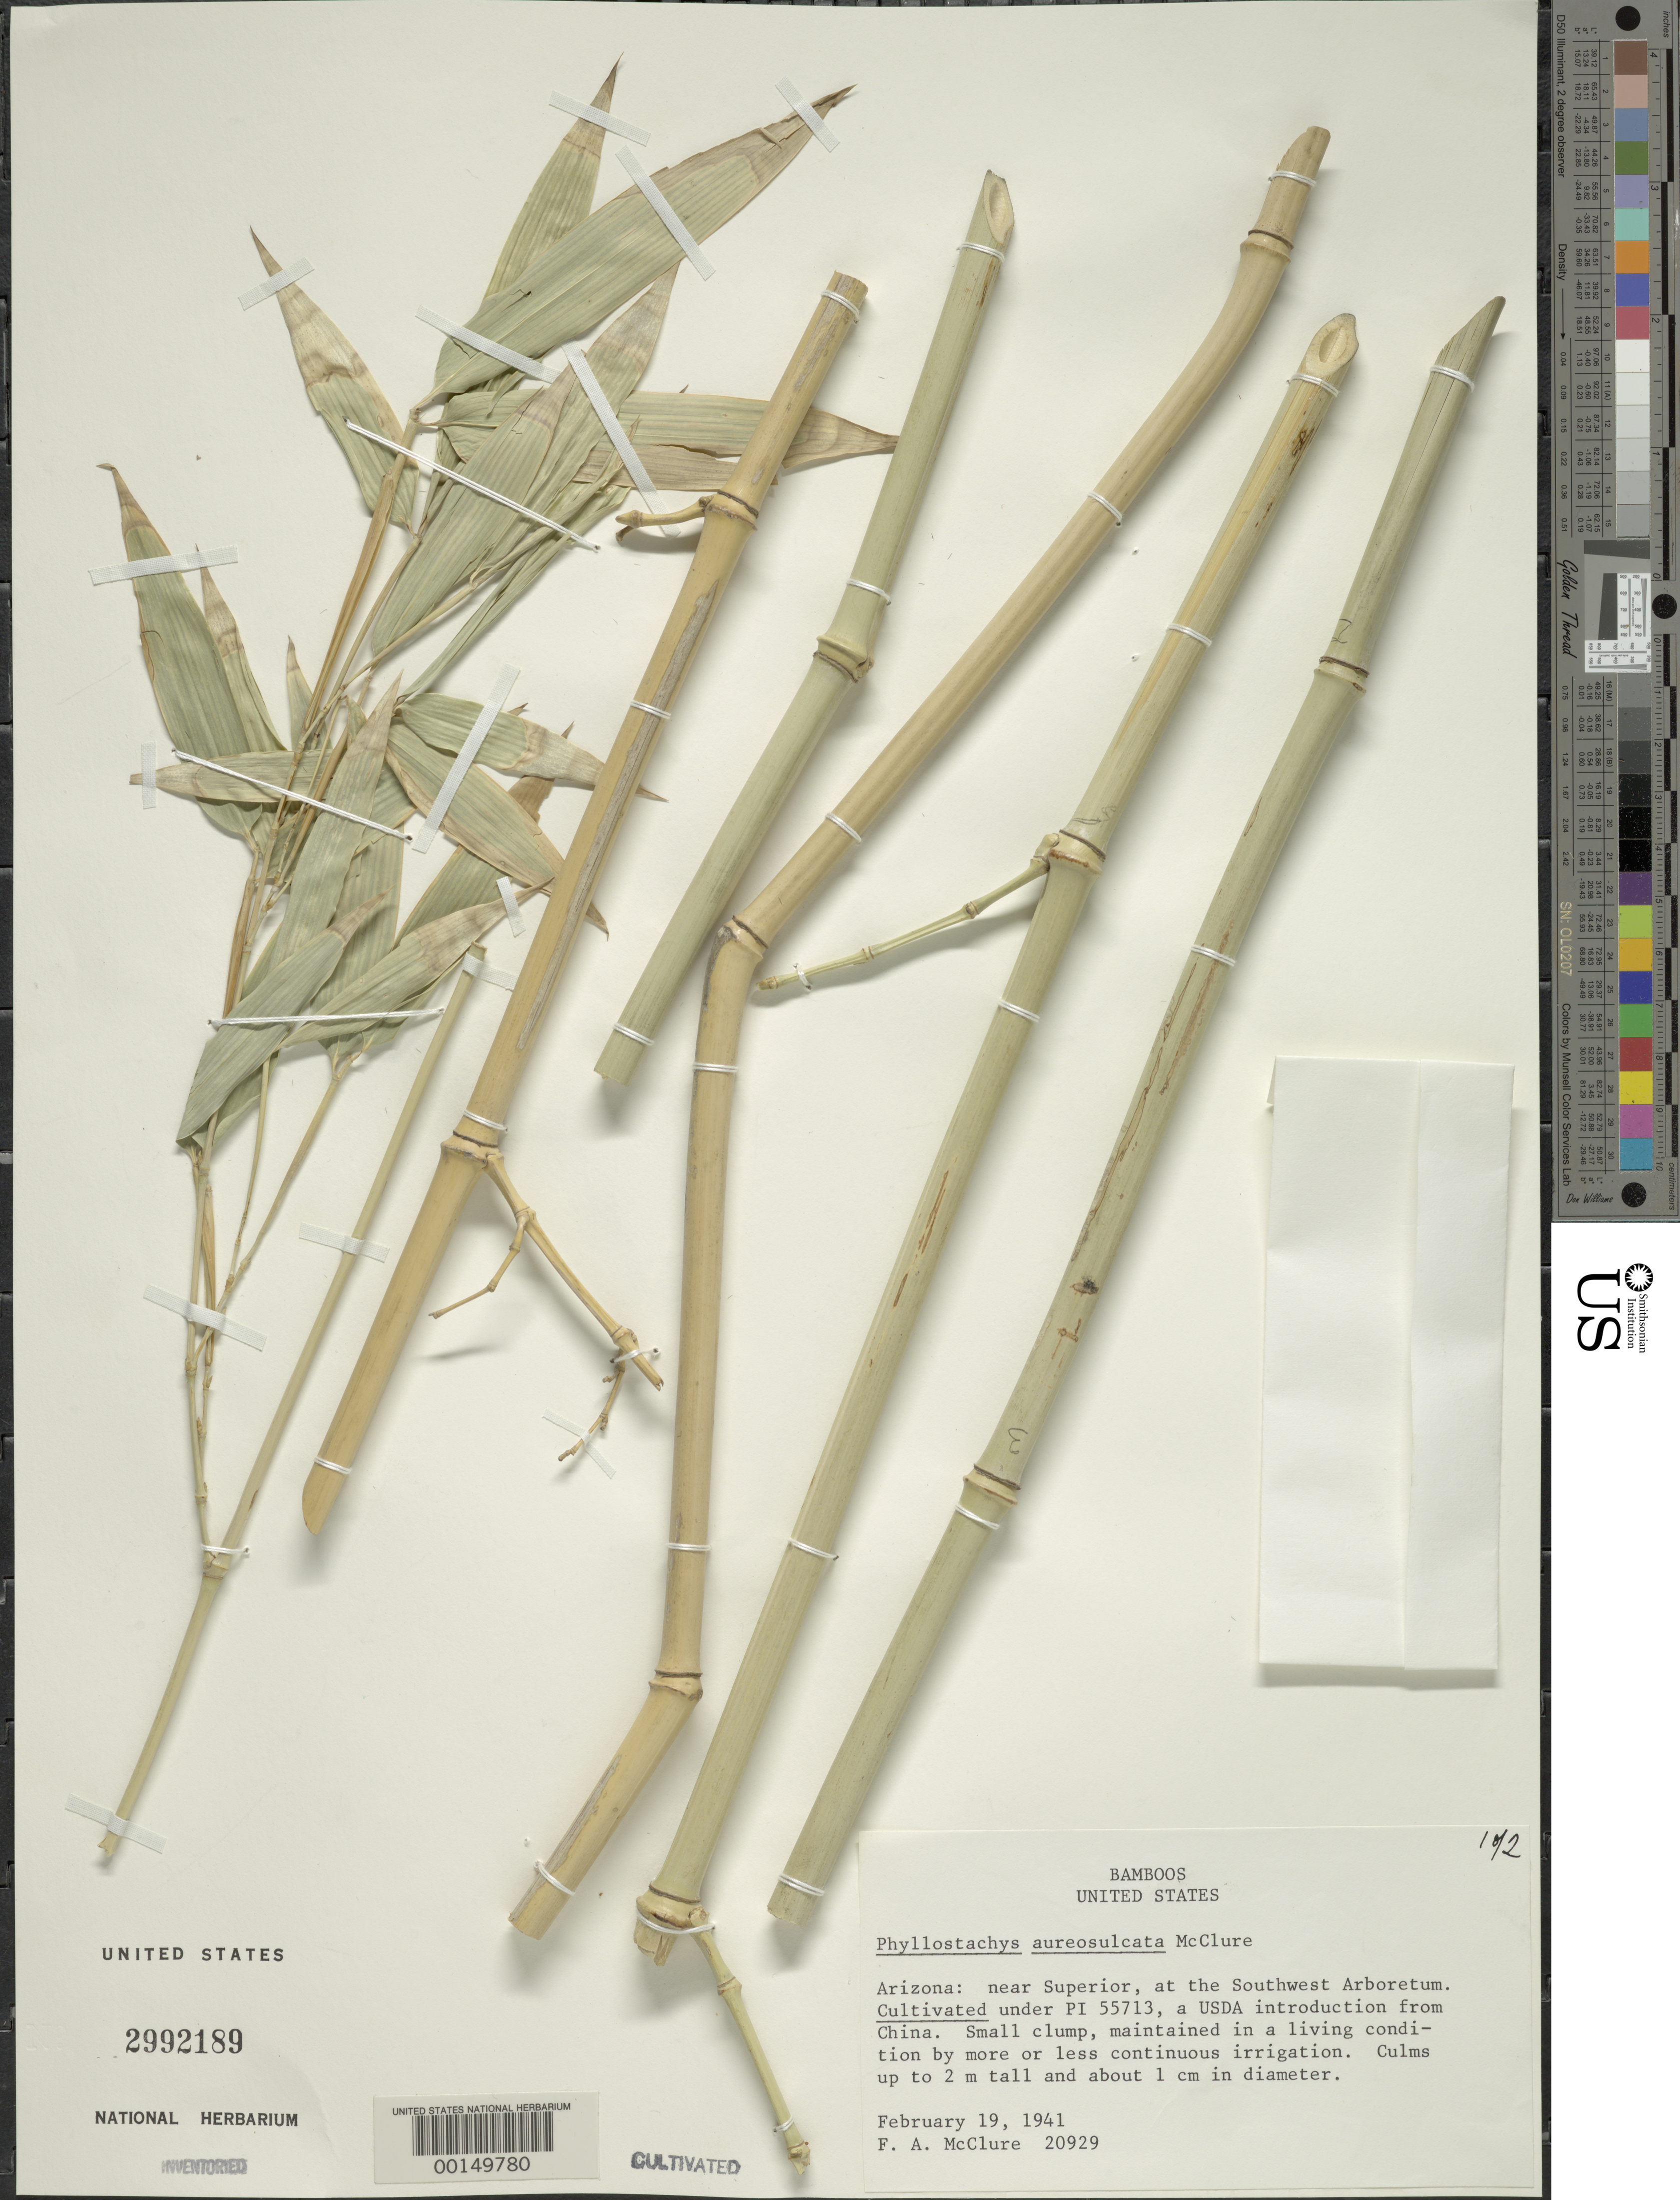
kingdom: Plantae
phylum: Tracheophyta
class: Liliopsida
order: Poales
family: Poaceae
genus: Phyllostachys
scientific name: Phyllostachys aureosulcata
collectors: F. A. McClure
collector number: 20929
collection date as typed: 19 Feb 1941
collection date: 1941-02-19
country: United States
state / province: Arizona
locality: Superior, wouthwest arboretum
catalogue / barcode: US 2992189